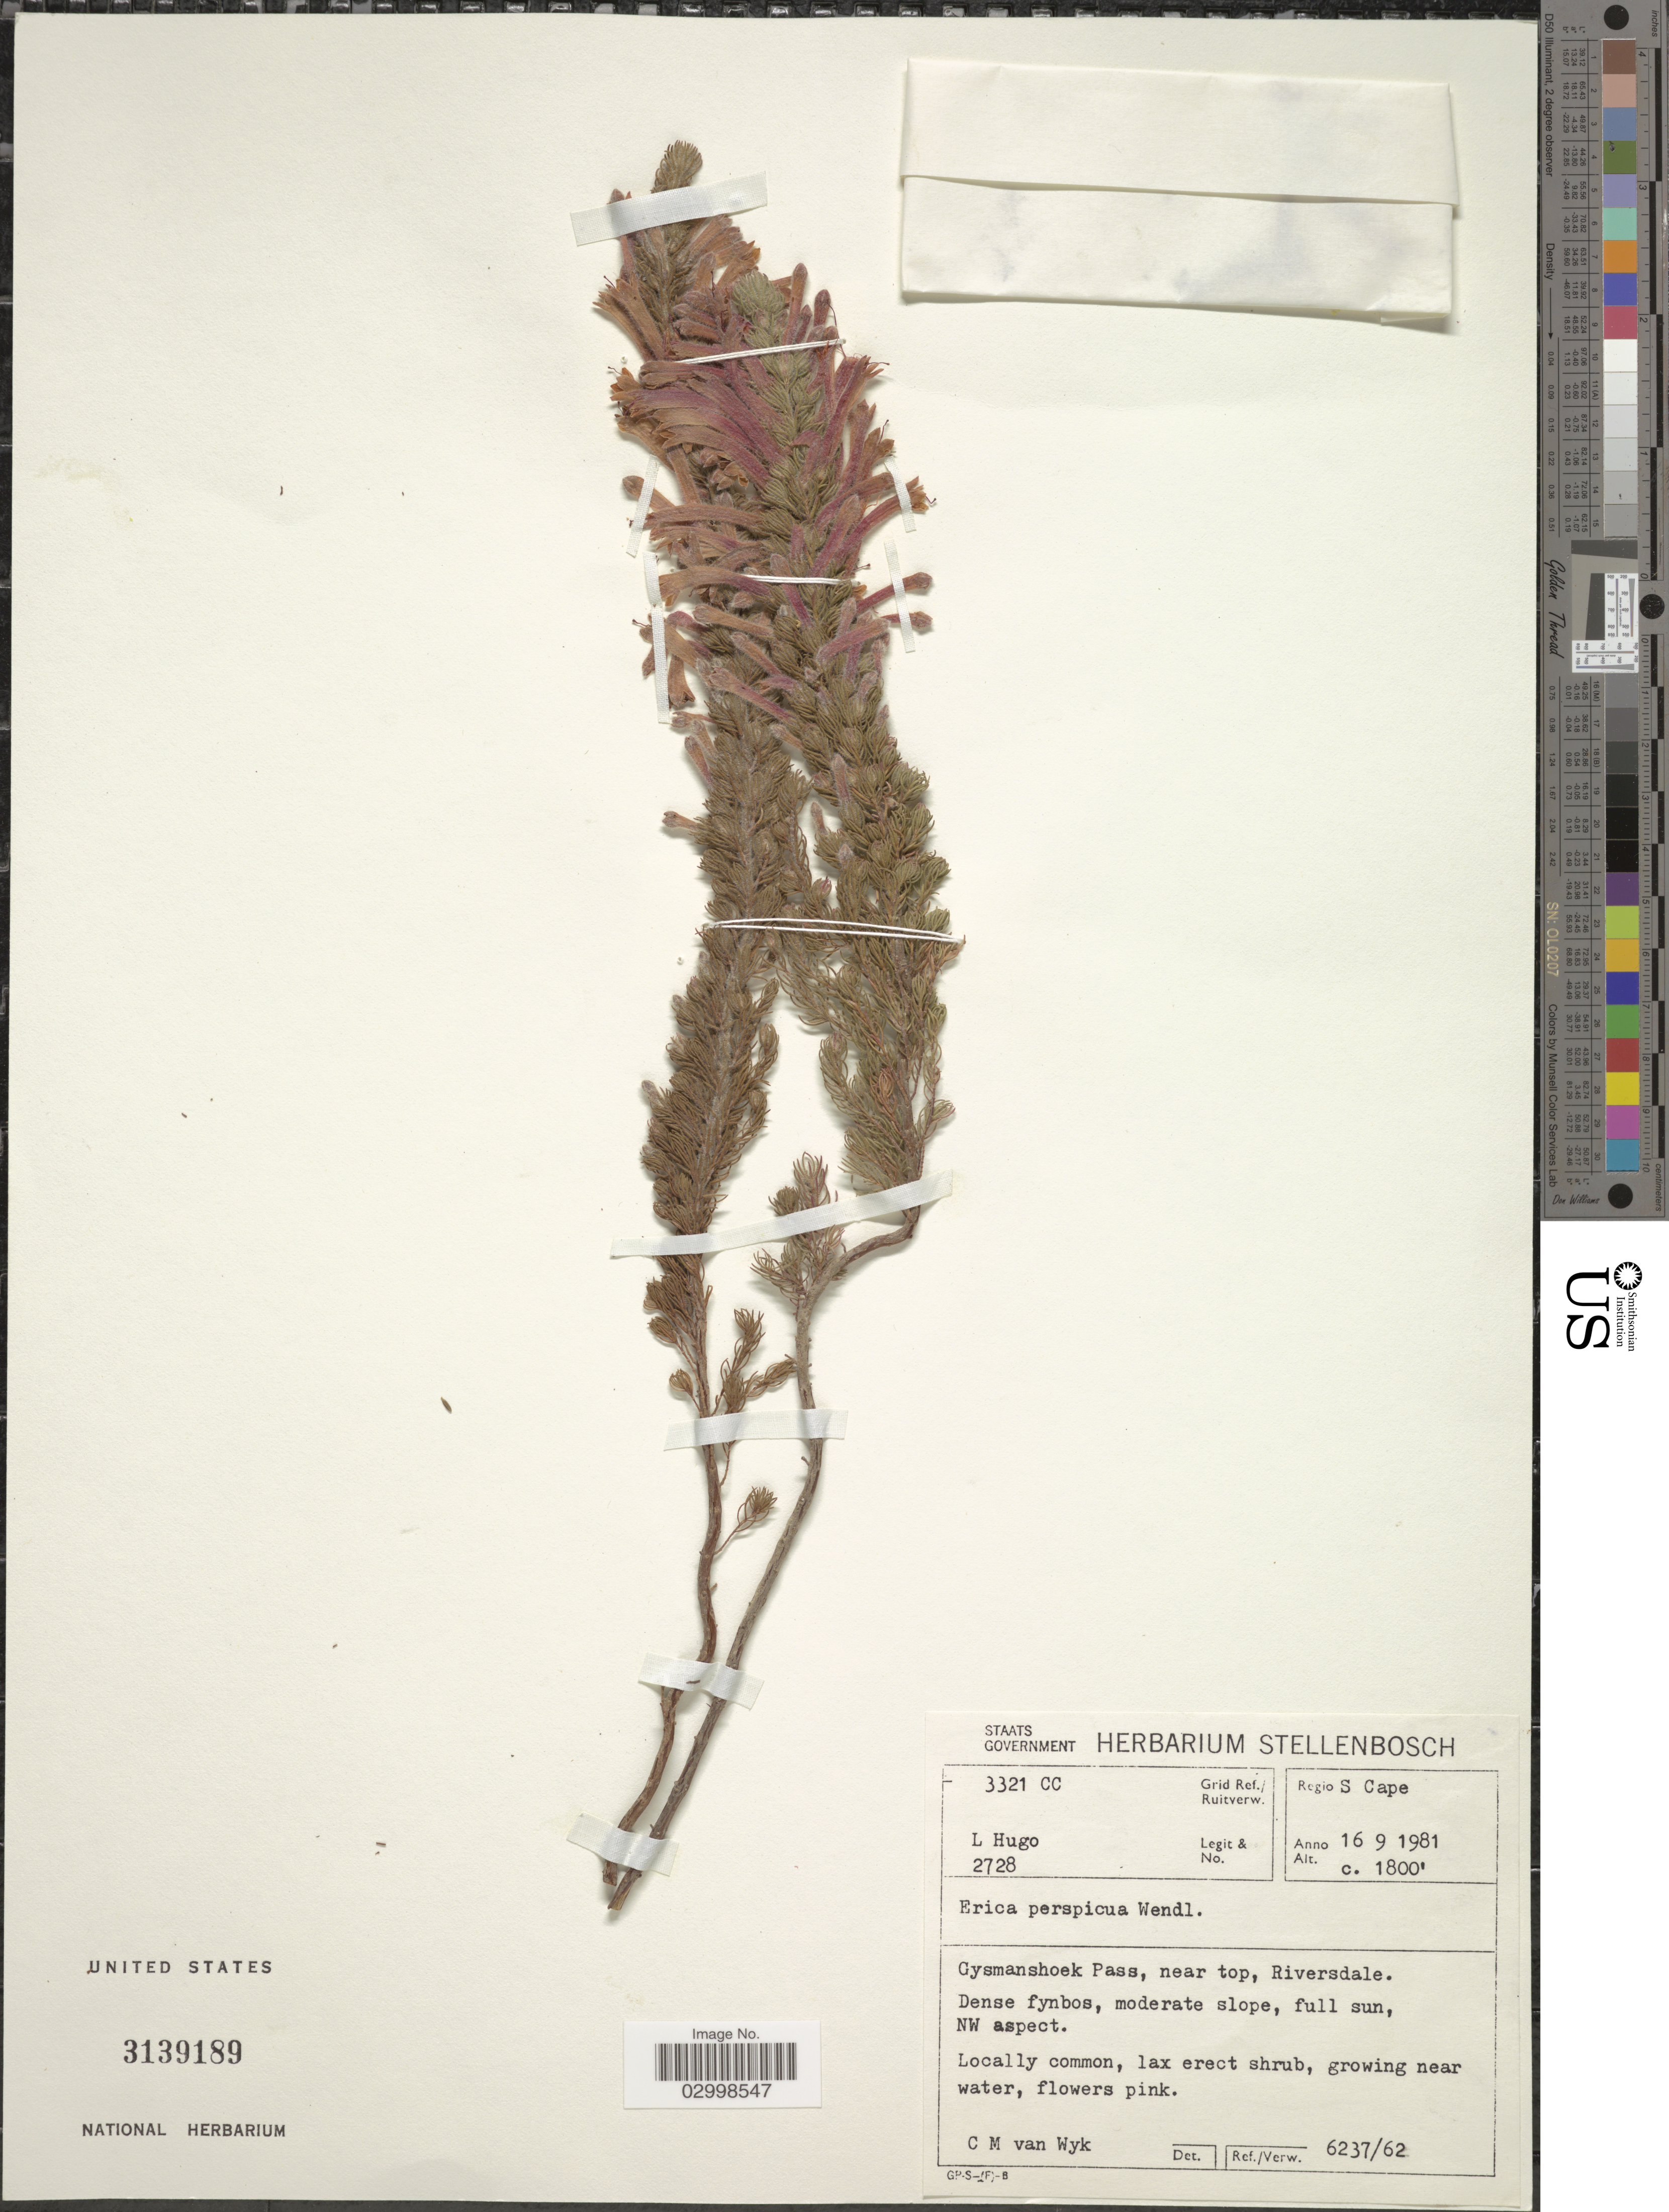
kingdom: Plantae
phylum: Tracheophyta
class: Magnoliopsida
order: Ericales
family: Ericaceae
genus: Erica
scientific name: Erica perspicua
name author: J.C. Wendl.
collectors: L. Hugo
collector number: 2728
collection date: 1981-09-16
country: South Africa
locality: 3321 CC Grid Ref., Regio S Cape, Gysmanshoek Pass, near top, Riversdale.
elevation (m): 549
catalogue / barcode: US 3139189